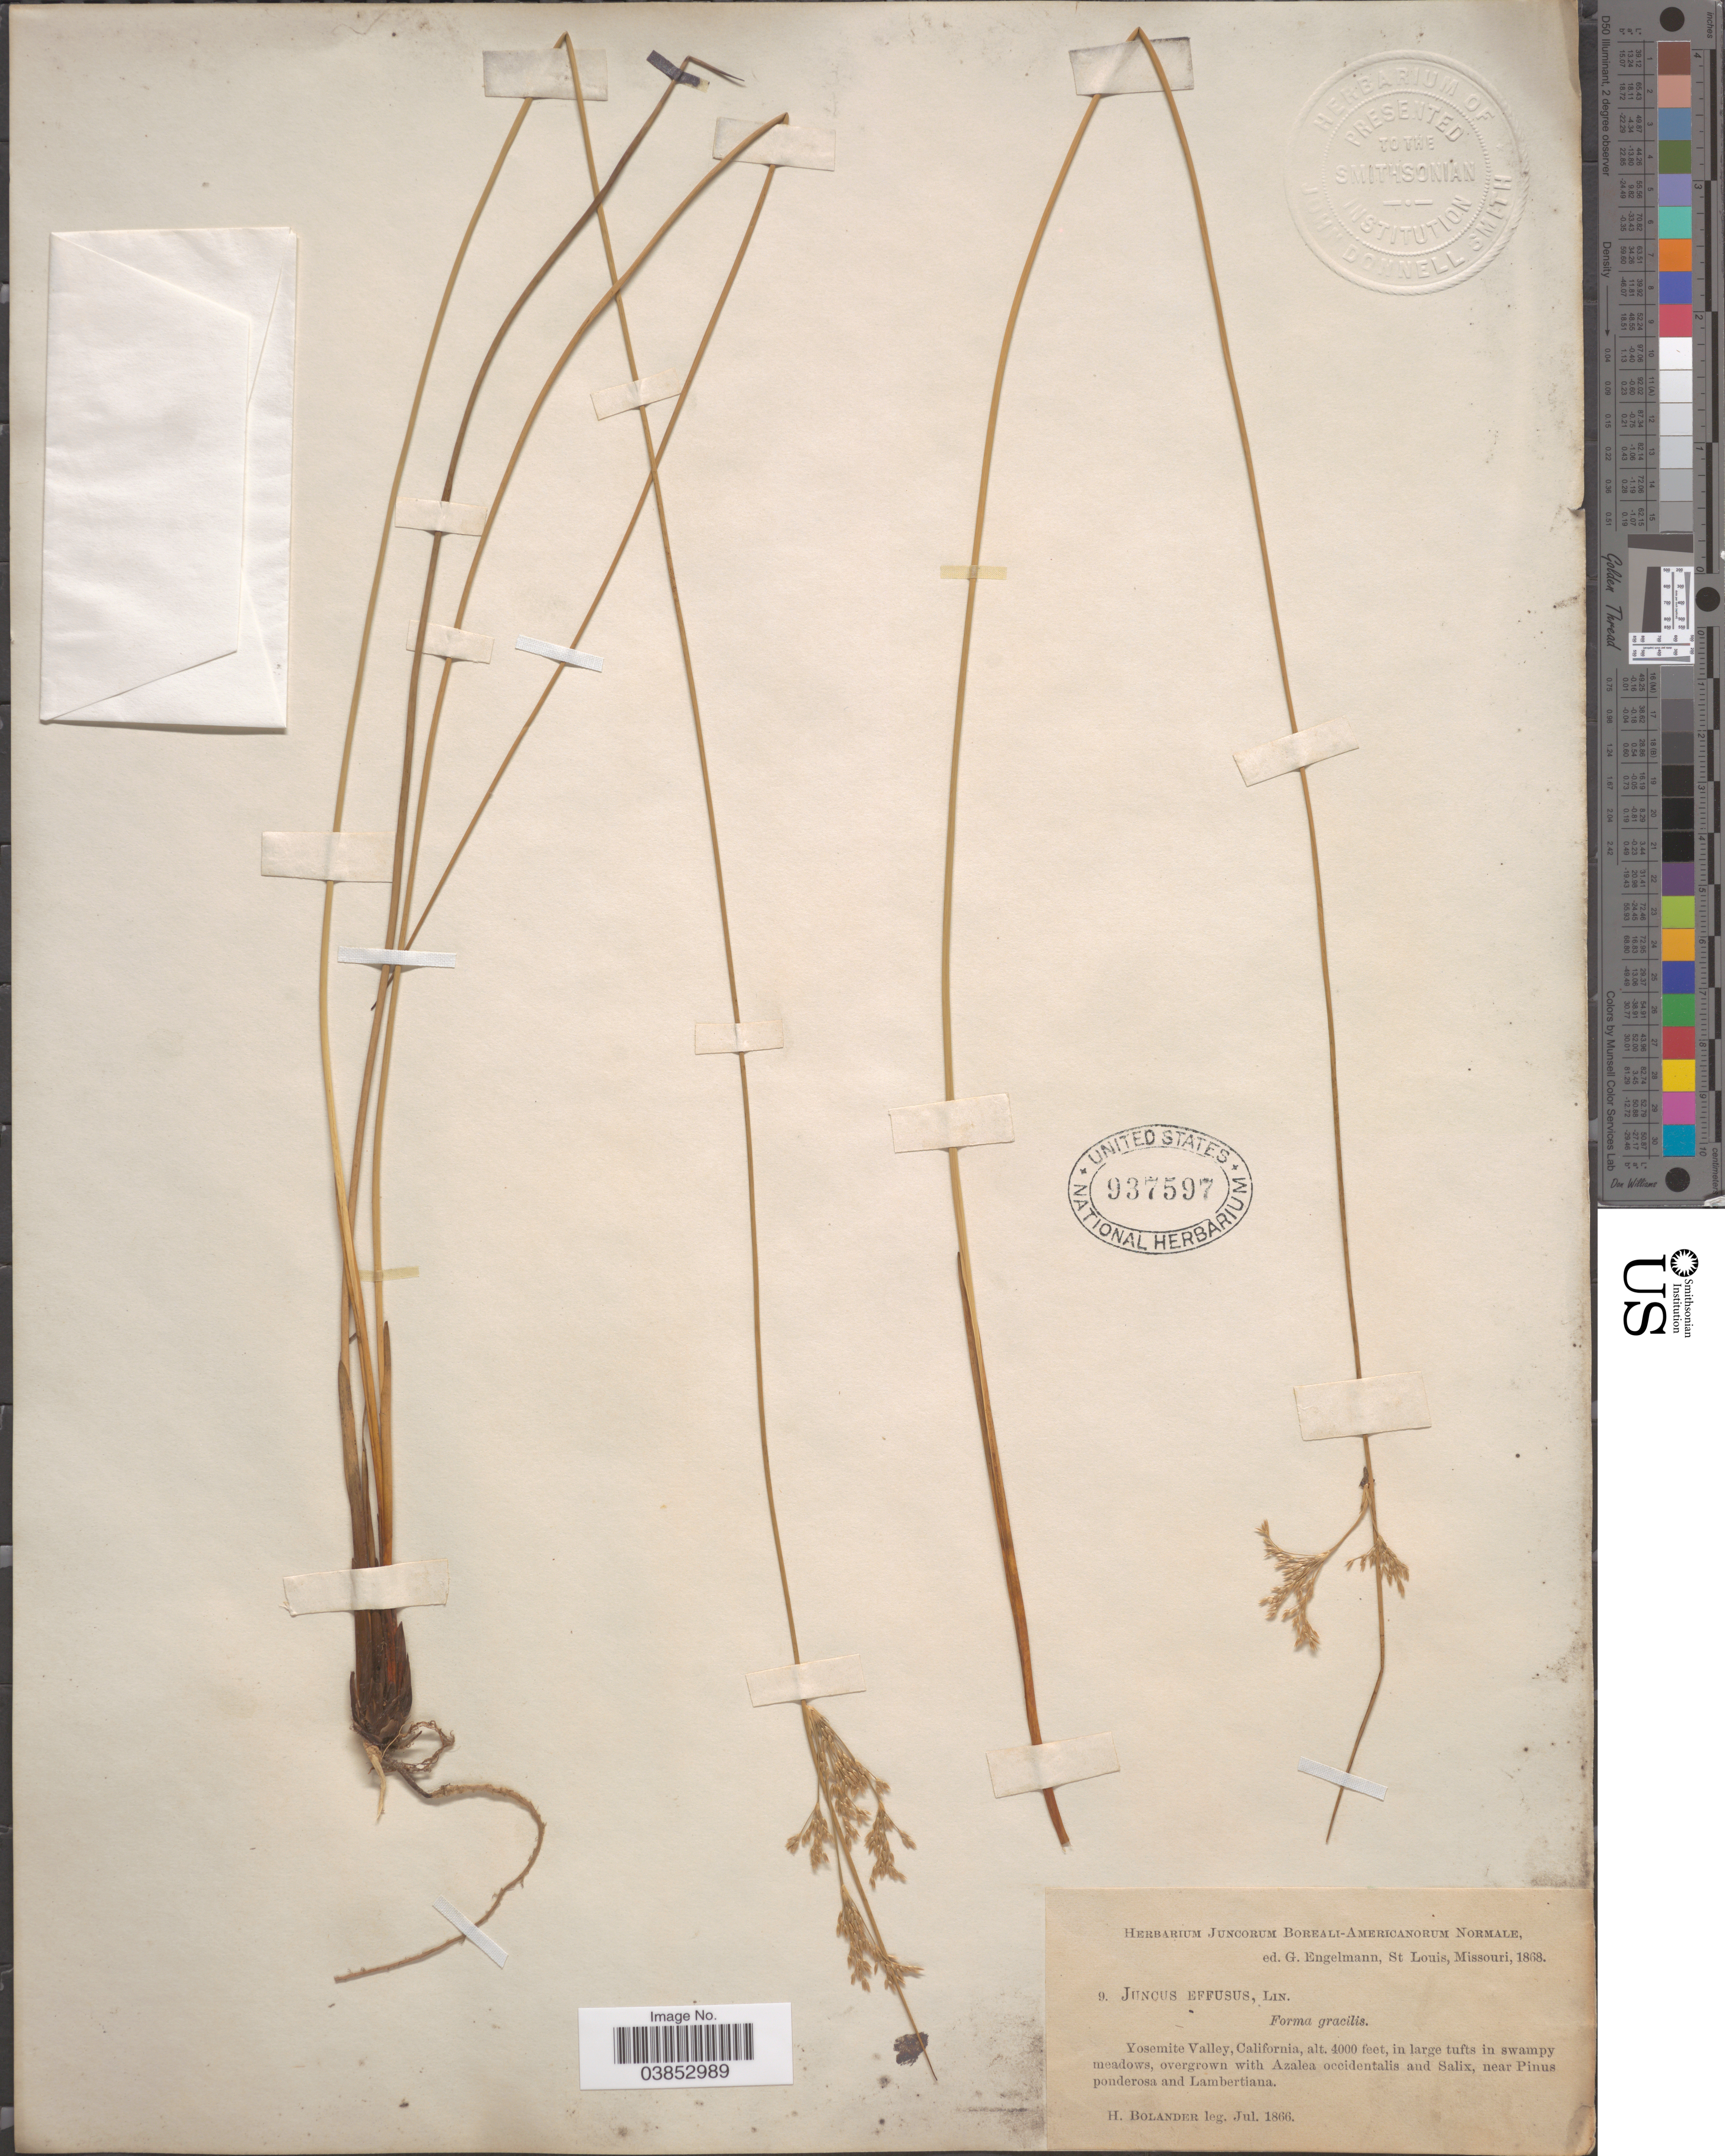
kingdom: Plantae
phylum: Tracheophyta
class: Liliopsida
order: Poales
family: Juncaceae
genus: Juncus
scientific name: Juncus effusus f. gracilis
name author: Buchenau ex Matsum.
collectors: H. Bolander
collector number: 9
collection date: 1866-07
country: United States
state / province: California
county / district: Mariposa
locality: Yosemite Valley, in large tufts in swampy meadows, near Pinus ponderosa and Lambertiana.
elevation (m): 1219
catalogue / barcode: US 937597